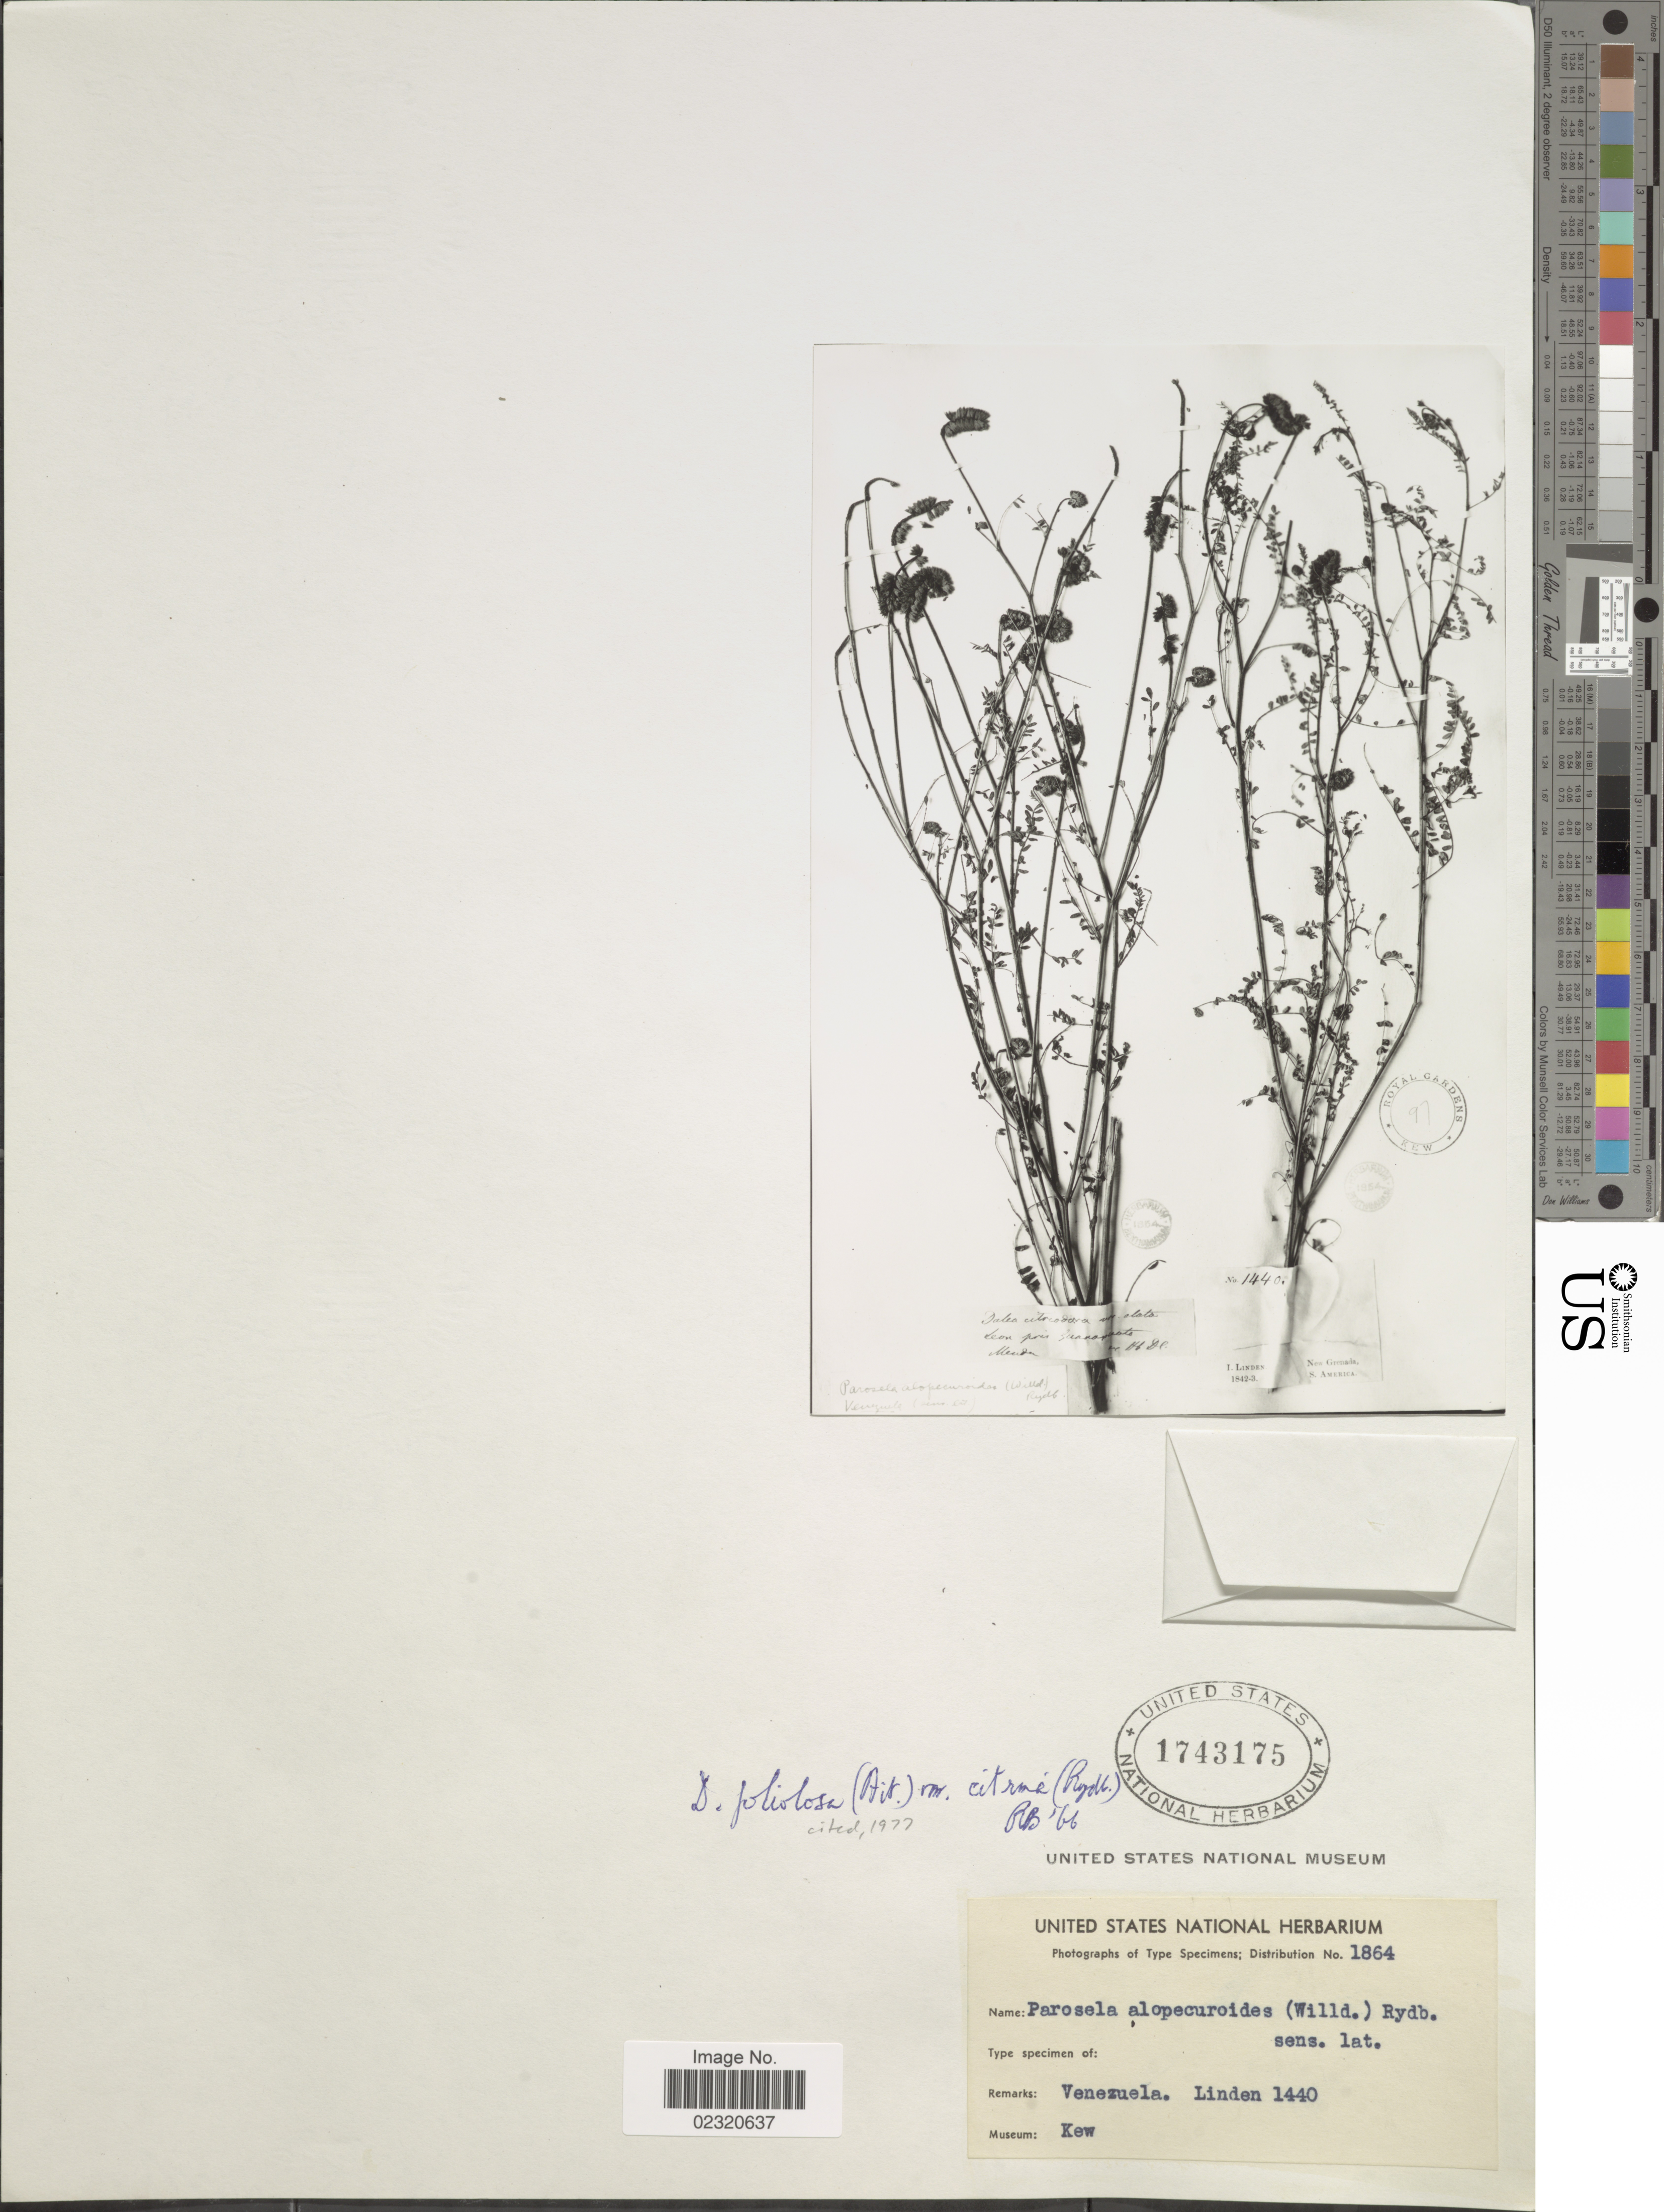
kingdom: Plantae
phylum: Tracheophyta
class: Magnoliopsida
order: Fabales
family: Fabaceae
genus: Dalea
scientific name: Dalea foliolosa var. citrina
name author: (Aiton) Barneby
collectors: -- Linden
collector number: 1440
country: Venezuela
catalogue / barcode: US 1743175